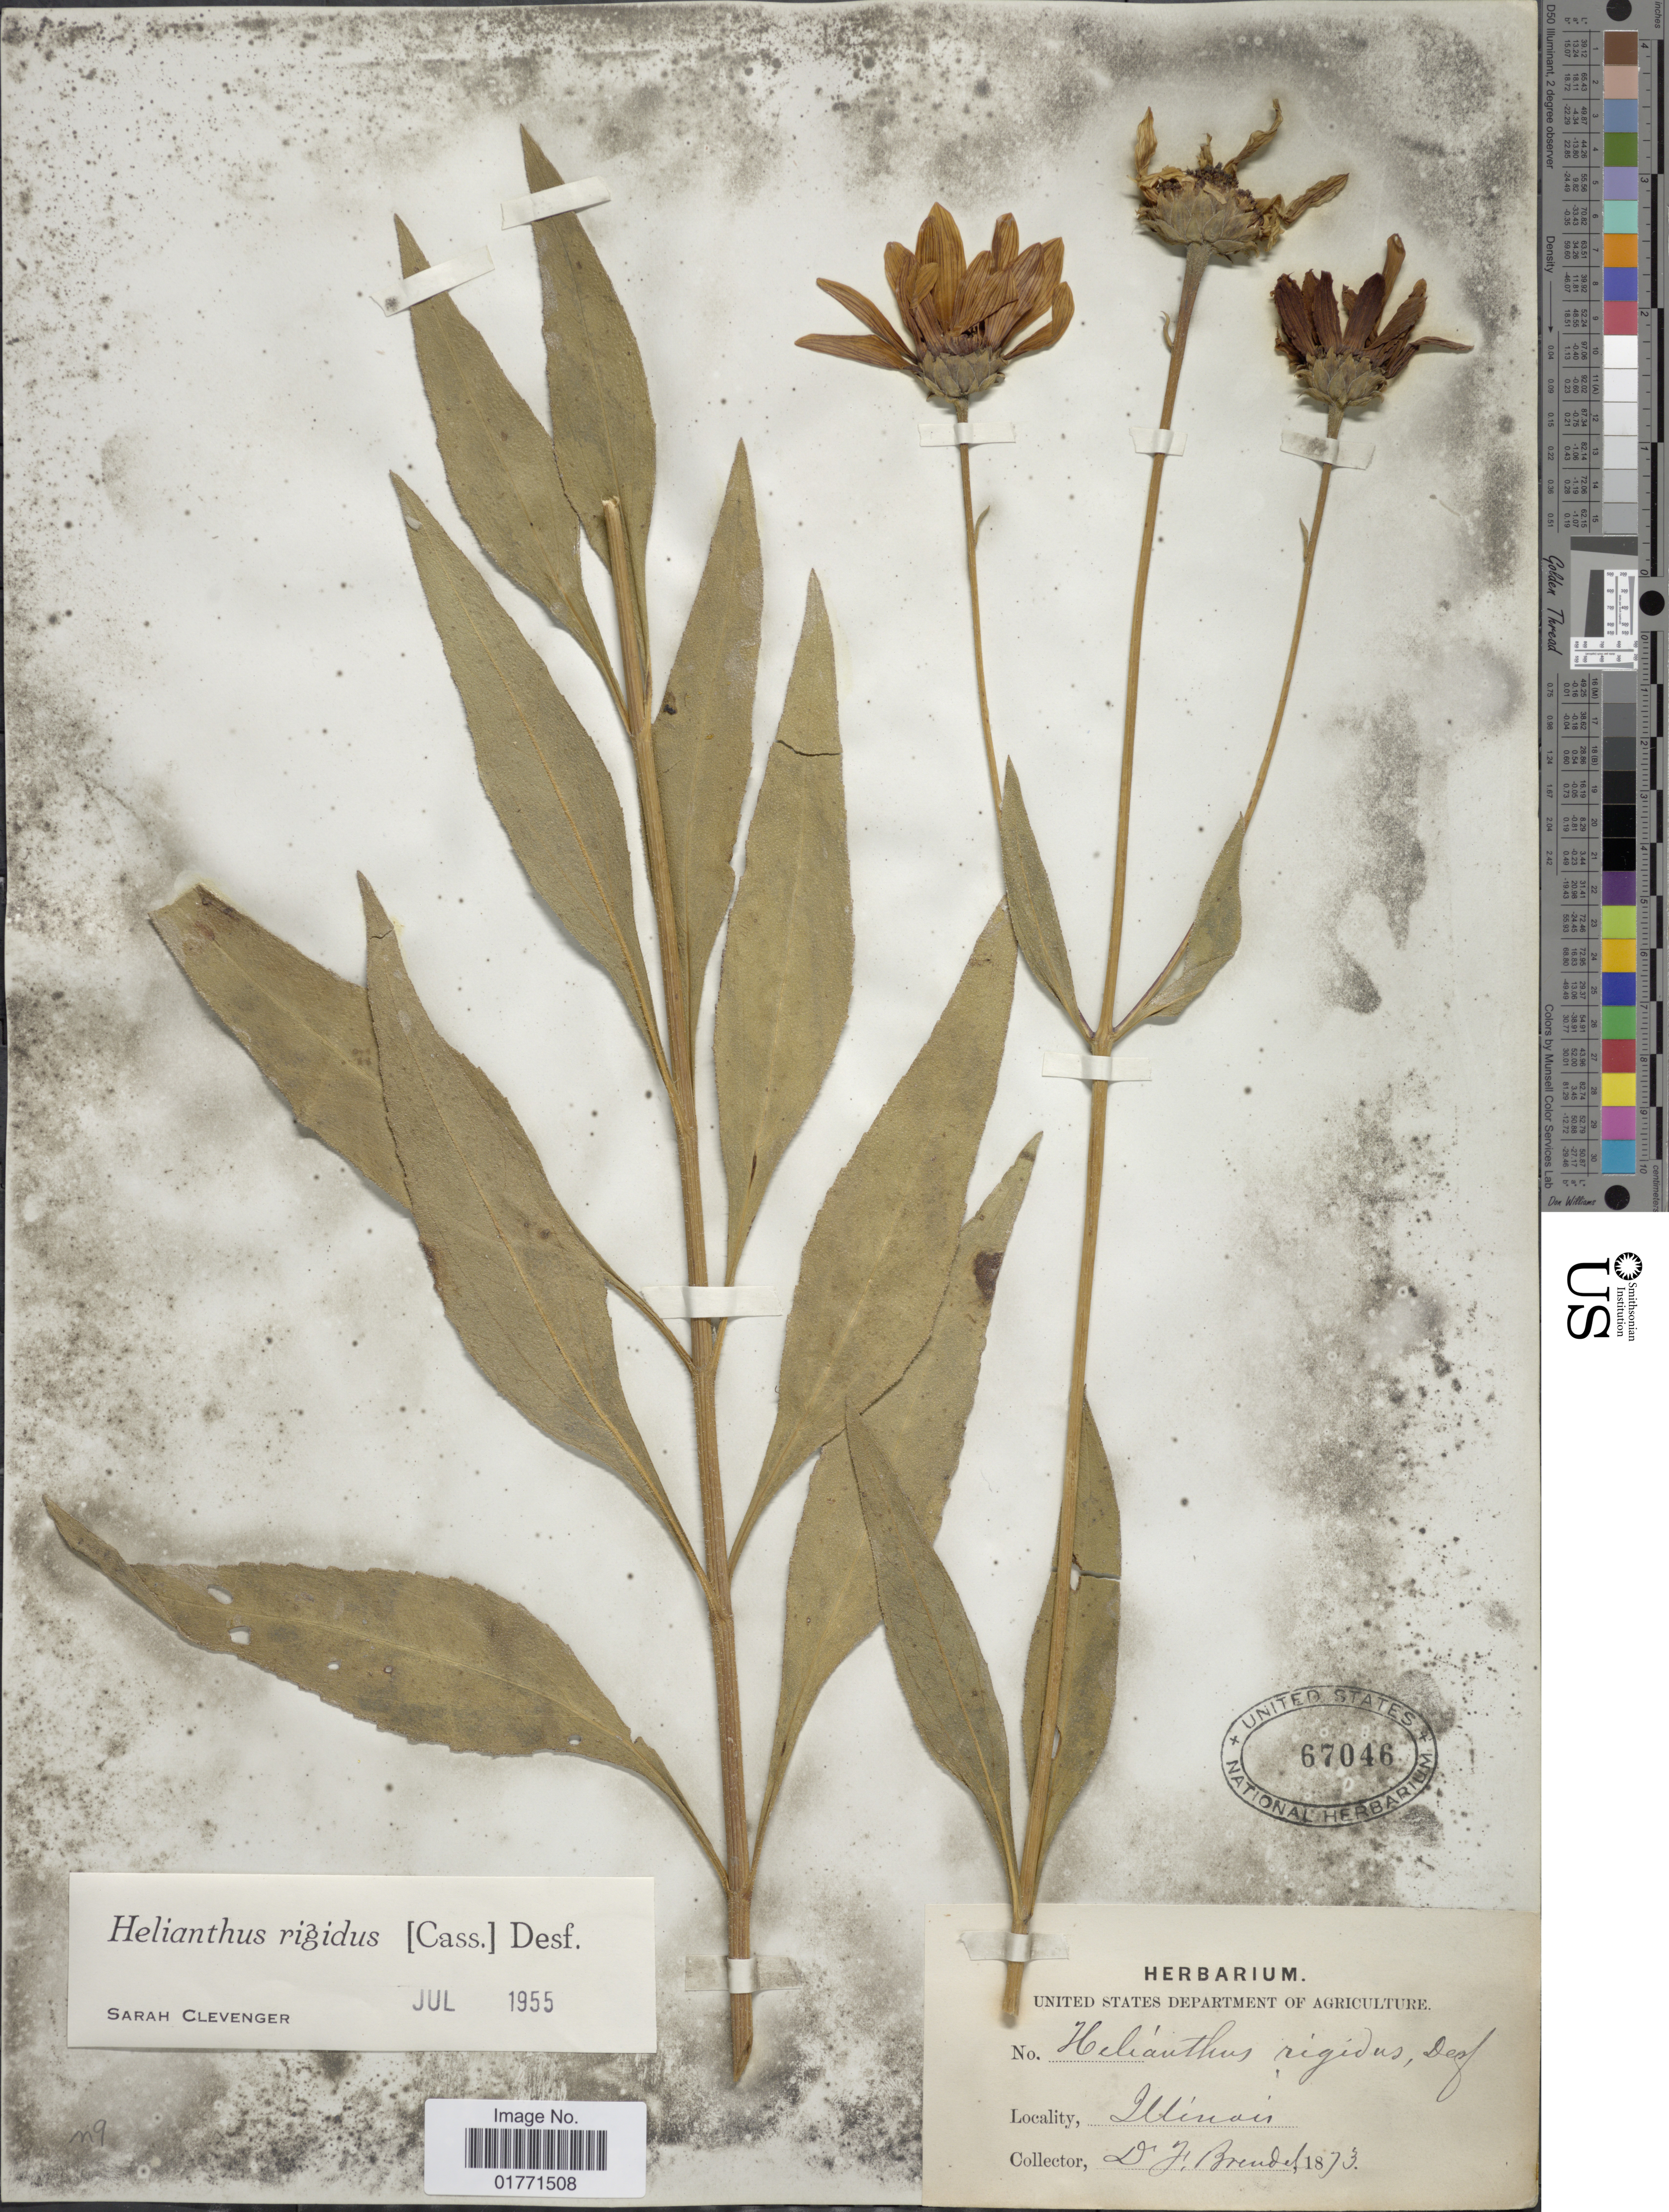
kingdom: Plantae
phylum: Tracheophyta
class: Magnoliopsida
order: Asterales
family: Asteraceae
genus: Helianthus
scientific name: Helianthus rigidus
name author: (Cass.) Desf.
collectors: F. Brendel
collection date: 1873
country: United States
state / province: Illinois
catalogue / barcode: US 67046